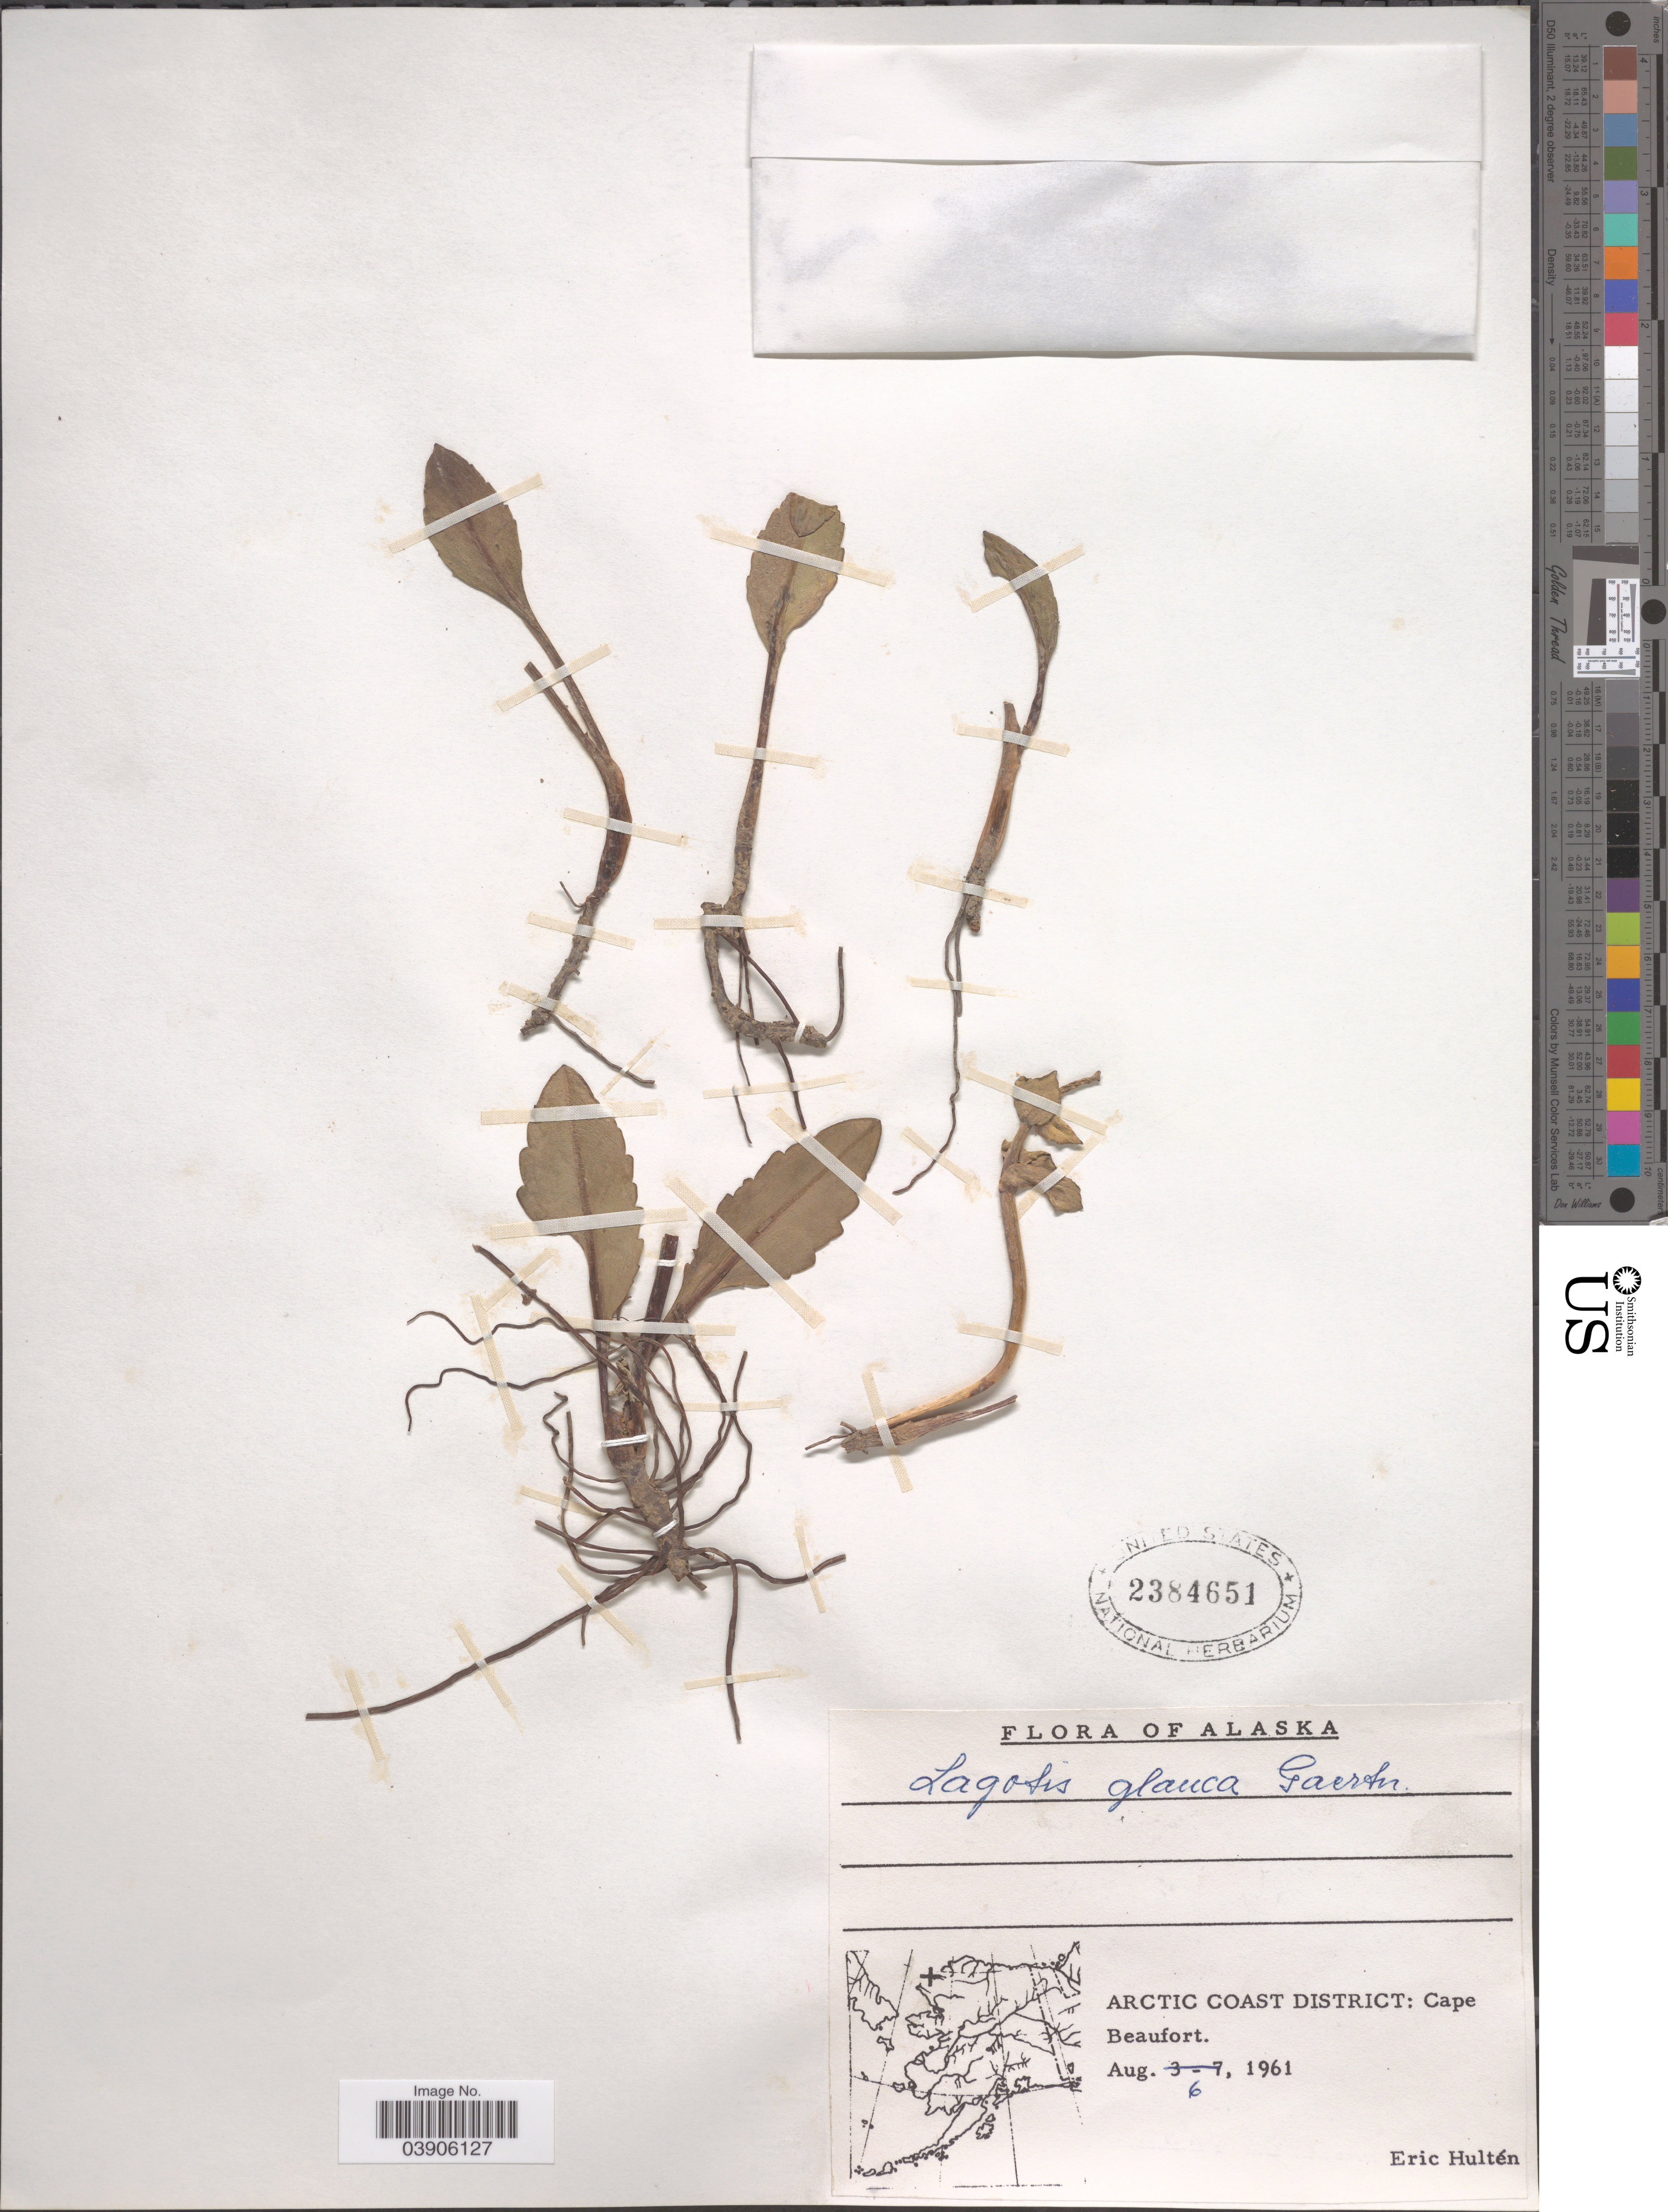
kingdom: Plantae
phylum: Tracheophyta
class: Magnoliopsida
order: Lamiales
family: Plantaginaceae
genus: Lagotis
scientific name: Lagotis glauca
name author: Gaertn.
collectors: E. G. Hultén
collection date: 1961-08-06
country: United States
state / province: Alaska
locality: Arctic Coast District: Cape Beaufort.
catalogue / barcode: US 2384651